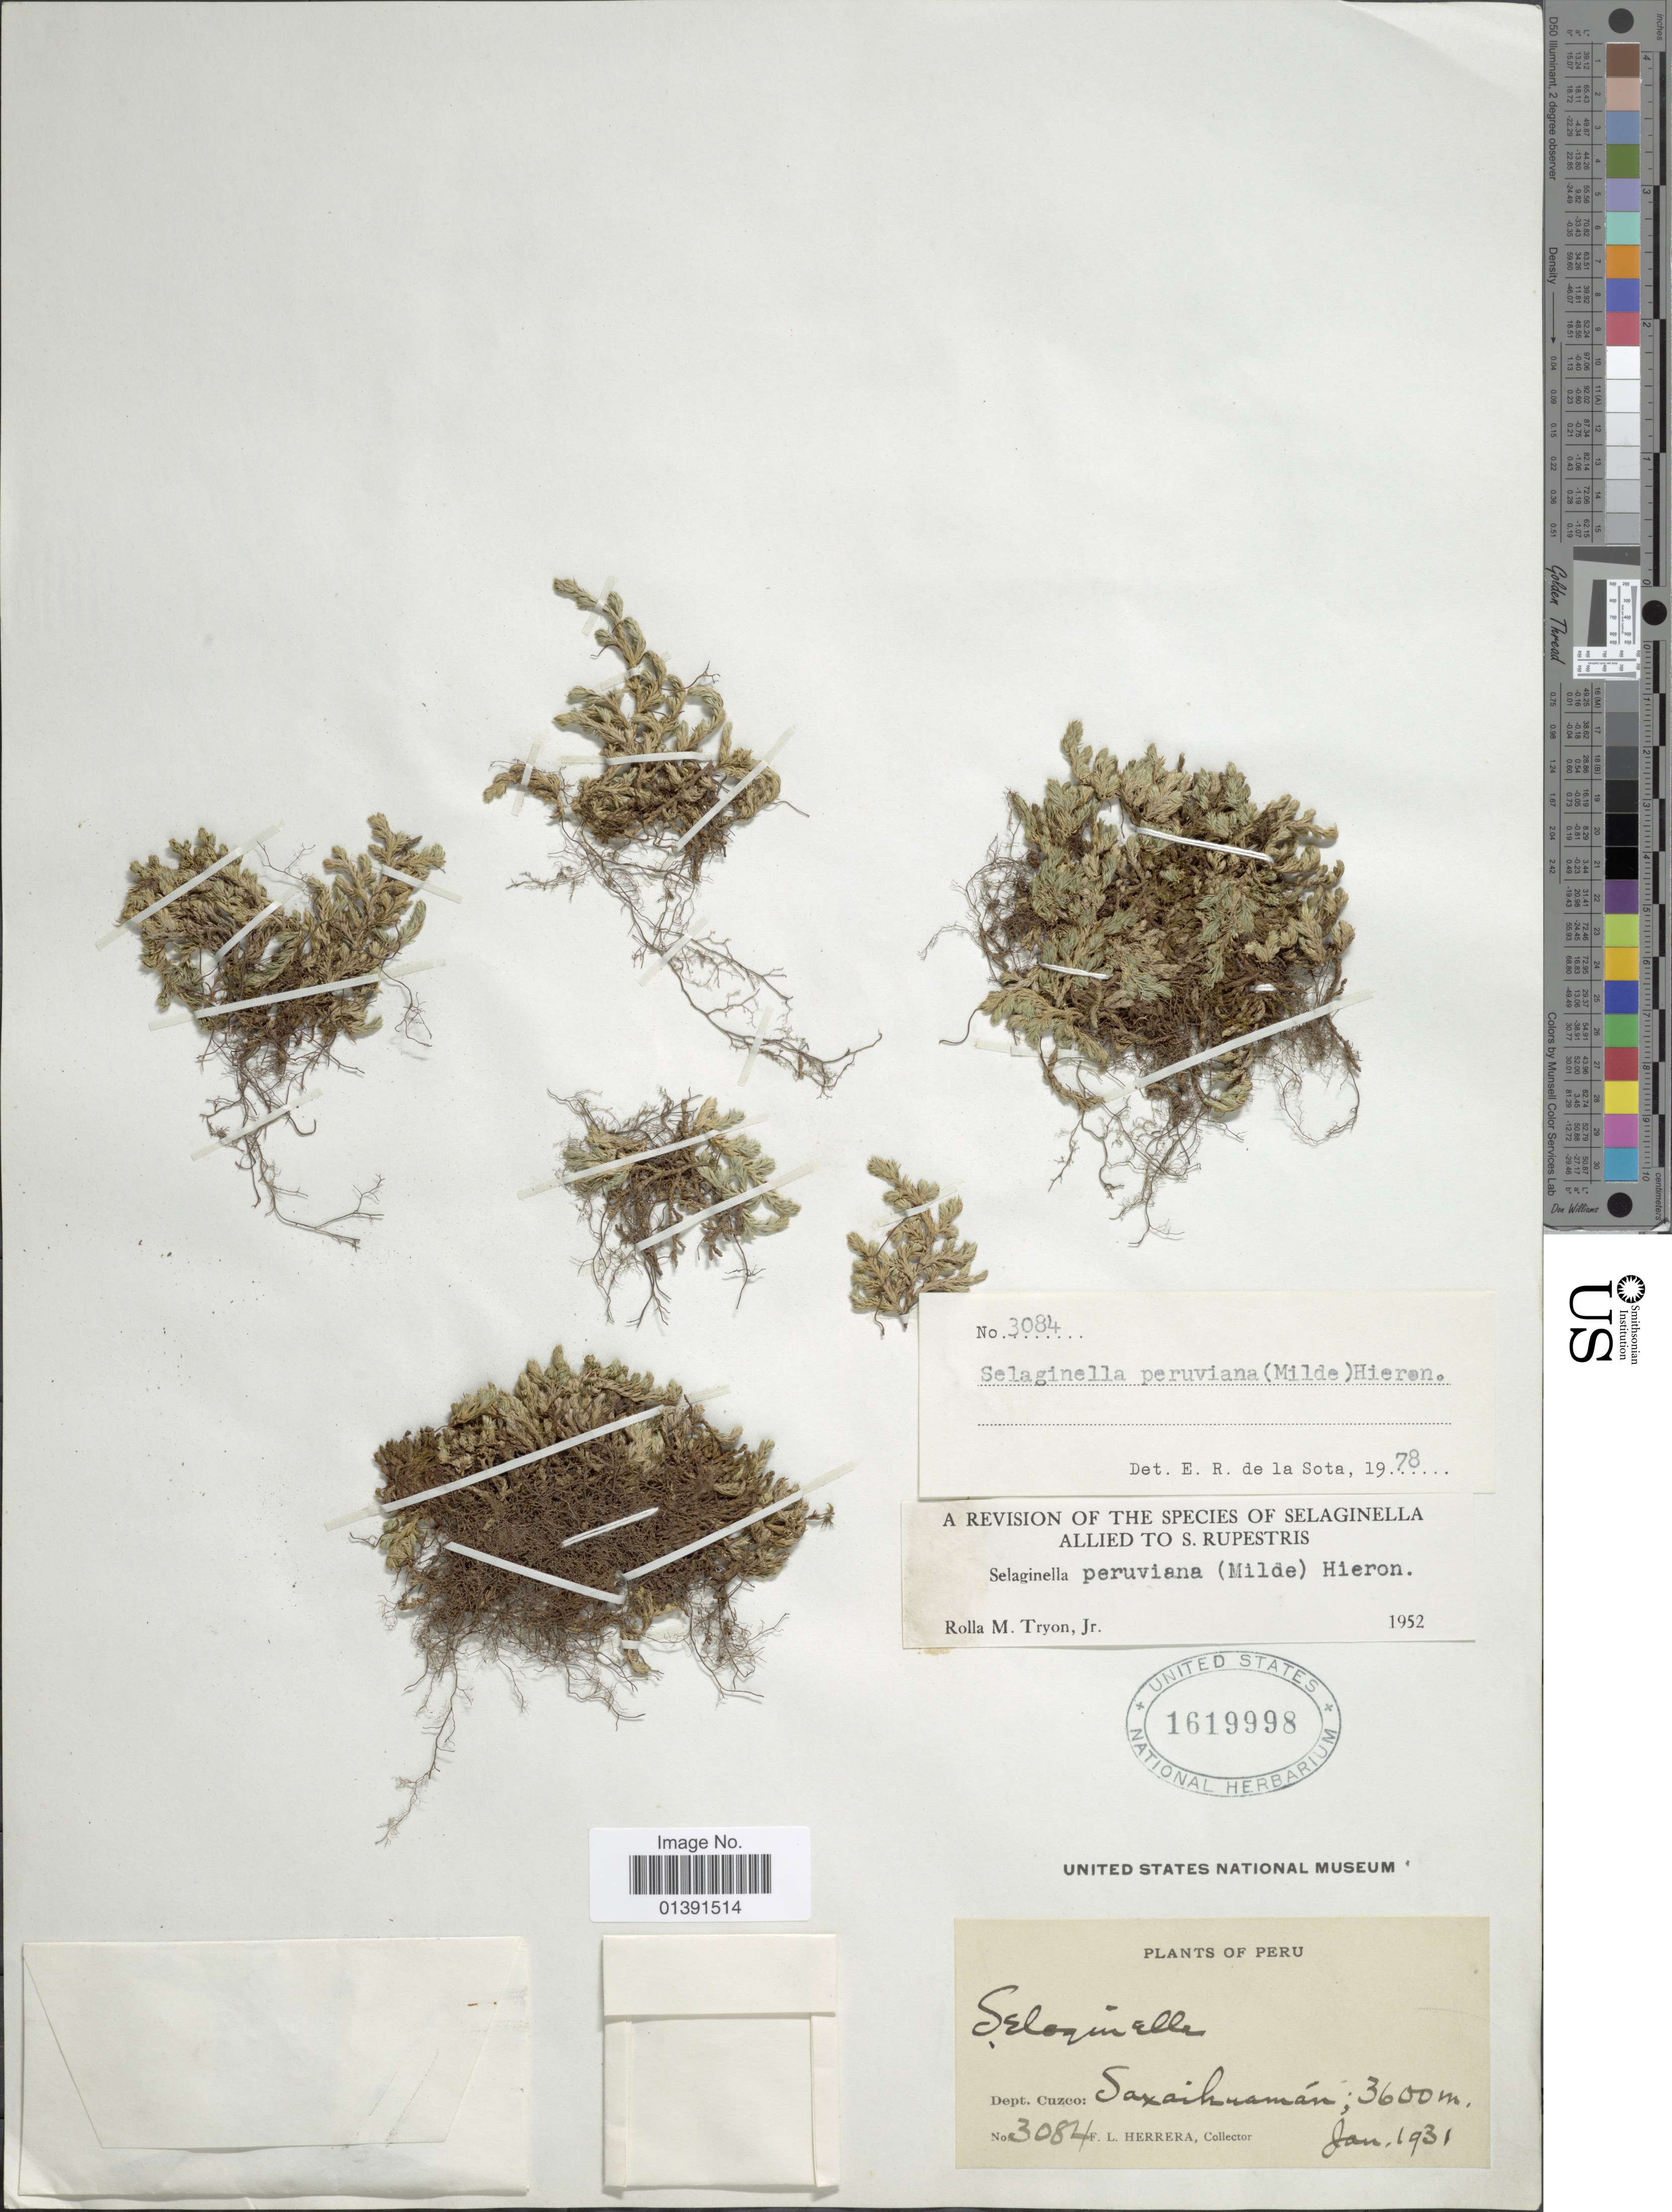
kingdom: Plantae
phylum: Tracheophyta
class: Lycopodiopsida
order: Selaginellales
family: Selaginellaceae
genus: Selaginella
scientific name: Selaginella peruviana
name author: (Milde) Hieron.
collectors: F. L. Herrera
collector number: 3084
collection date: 1931-01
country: Peru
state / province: Cusco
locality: Saxaihuamán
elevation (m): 3600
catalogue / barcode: US 1619998